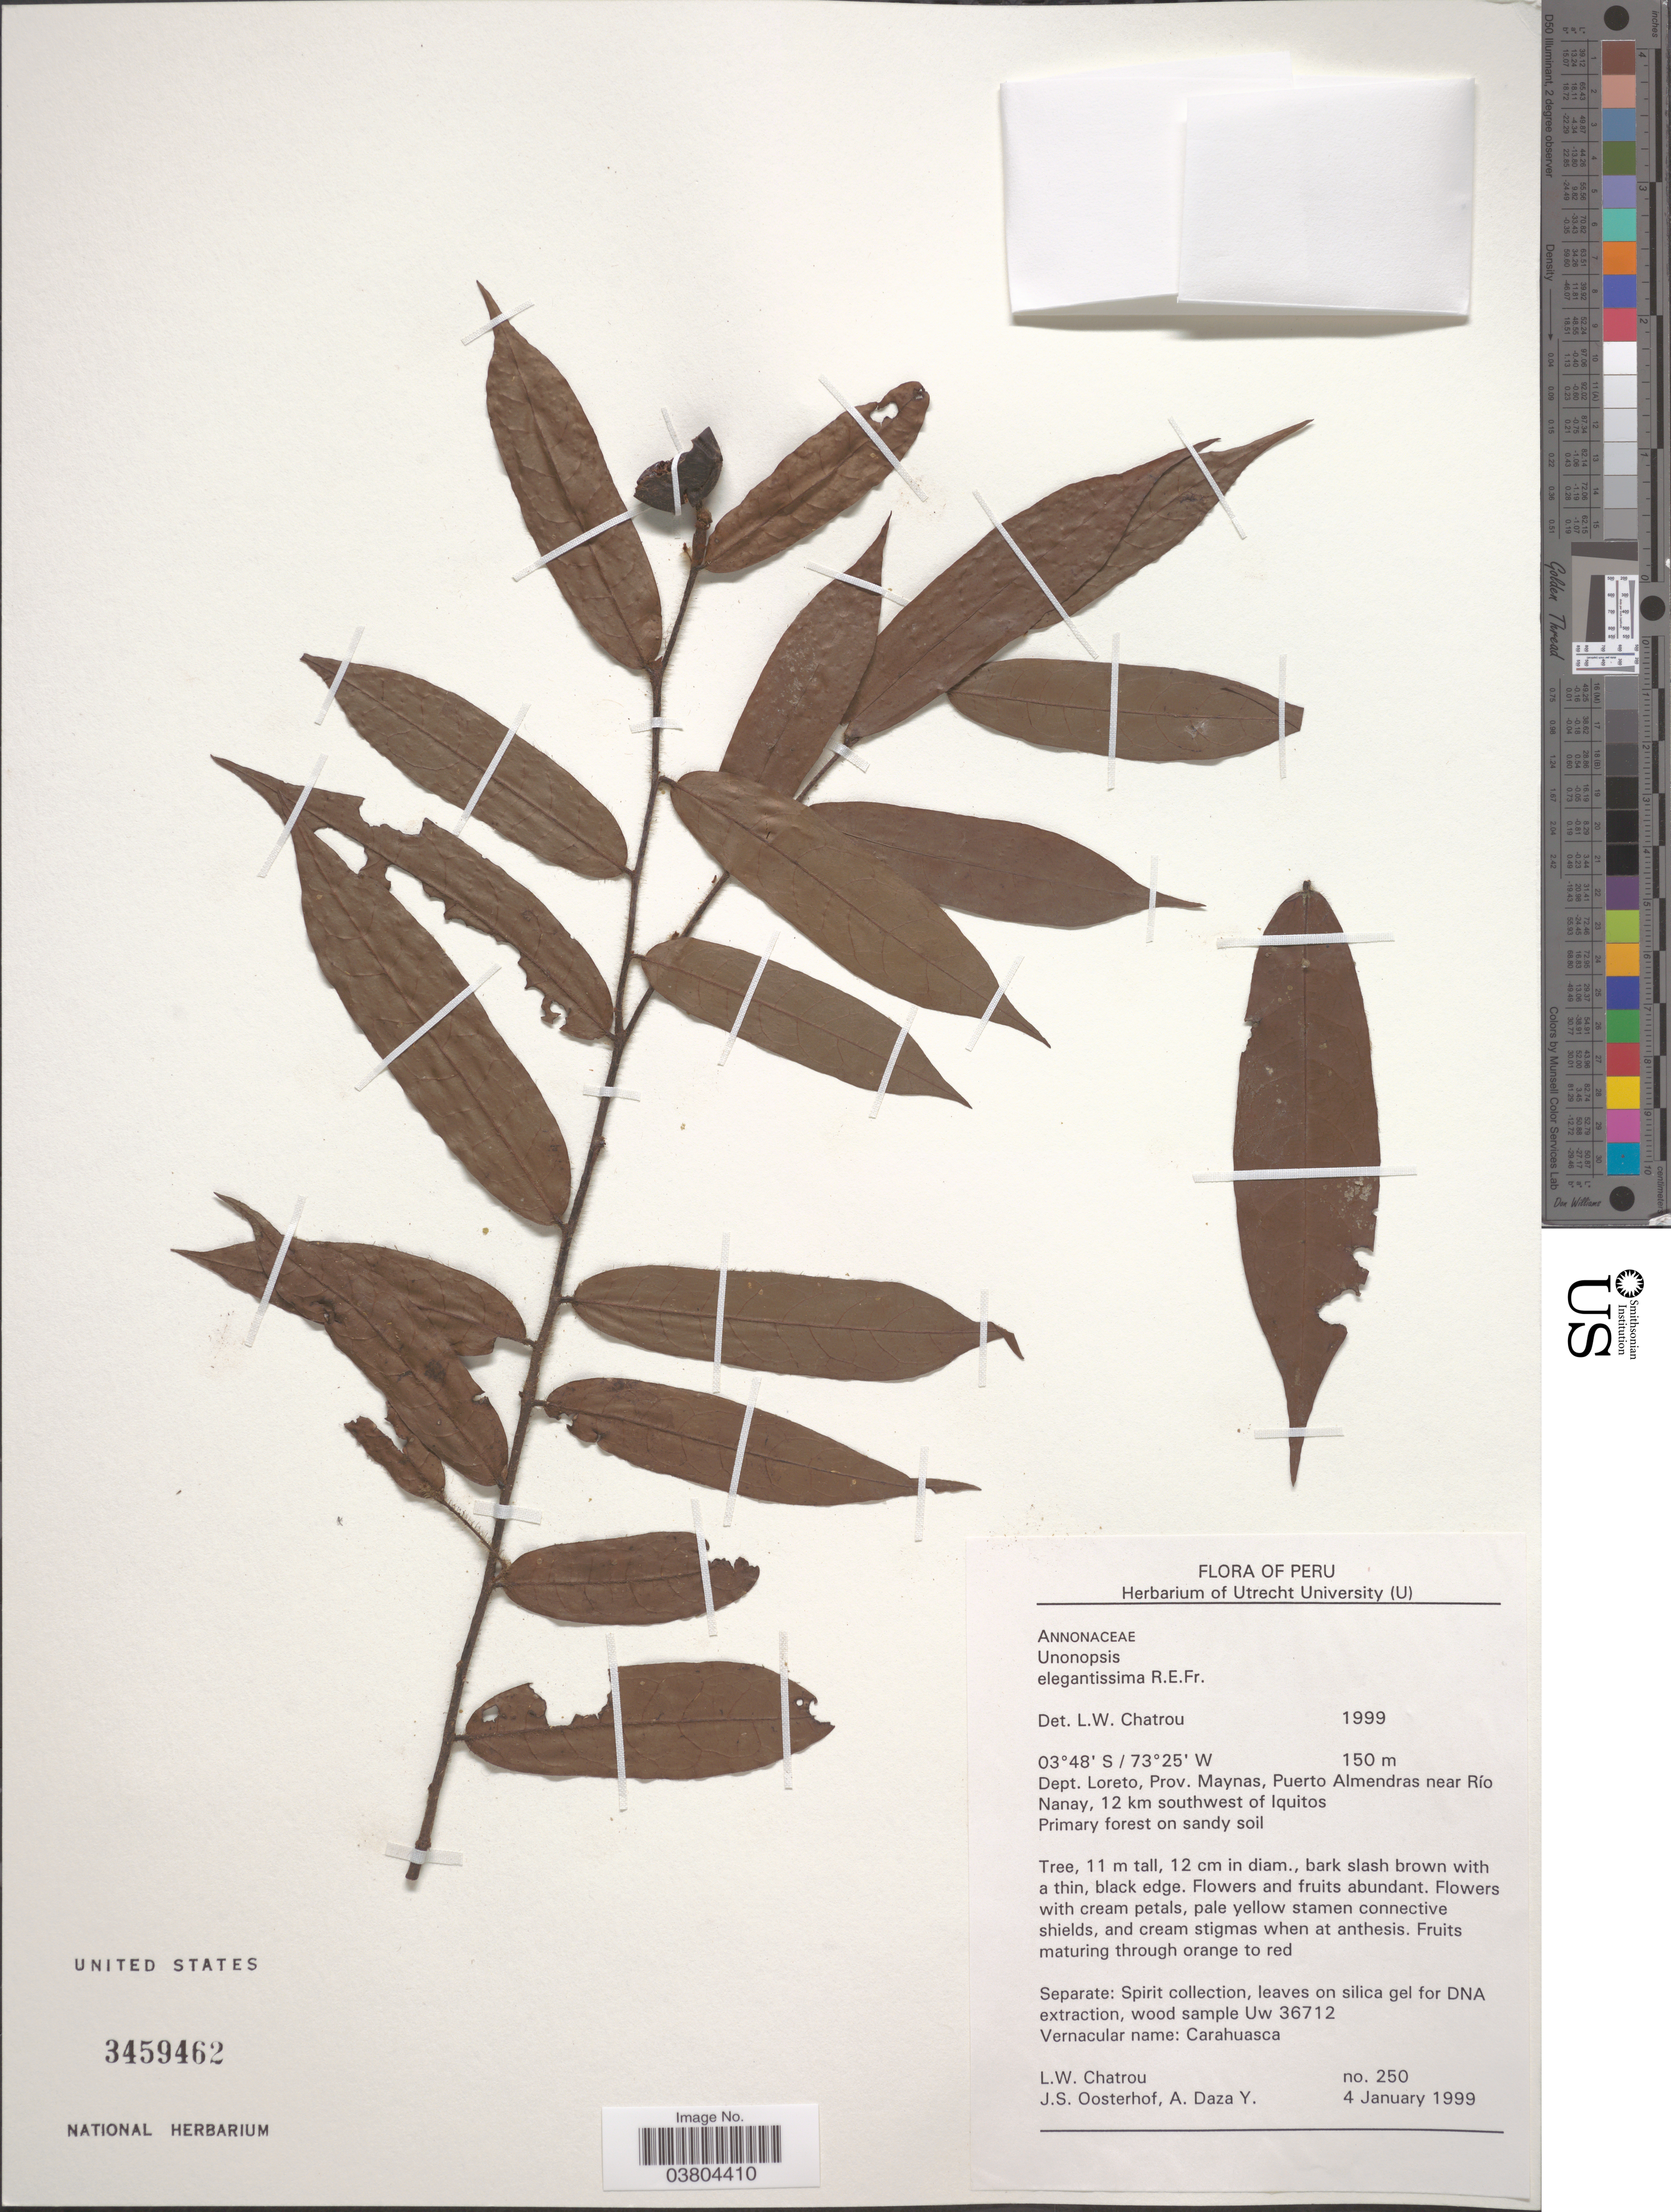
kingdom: Plantae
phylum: Tracheophyta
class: Magnoliopsida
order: Magnoliales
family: Annonaceae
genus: Unonopsis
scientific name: Unonopsis elegantissima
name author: R.E. Fr.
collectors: L. W. Chatrou, J. Oosterhof & A. Daza Y.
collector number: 250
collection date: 1999-01-04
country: Peru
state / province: Loreto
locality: Dept. Loreto, Prov. Maynas, Puerto Almendras near Río Nanay, 12 km southwest of Iquitos.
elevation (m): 150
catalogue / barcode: US 3459462